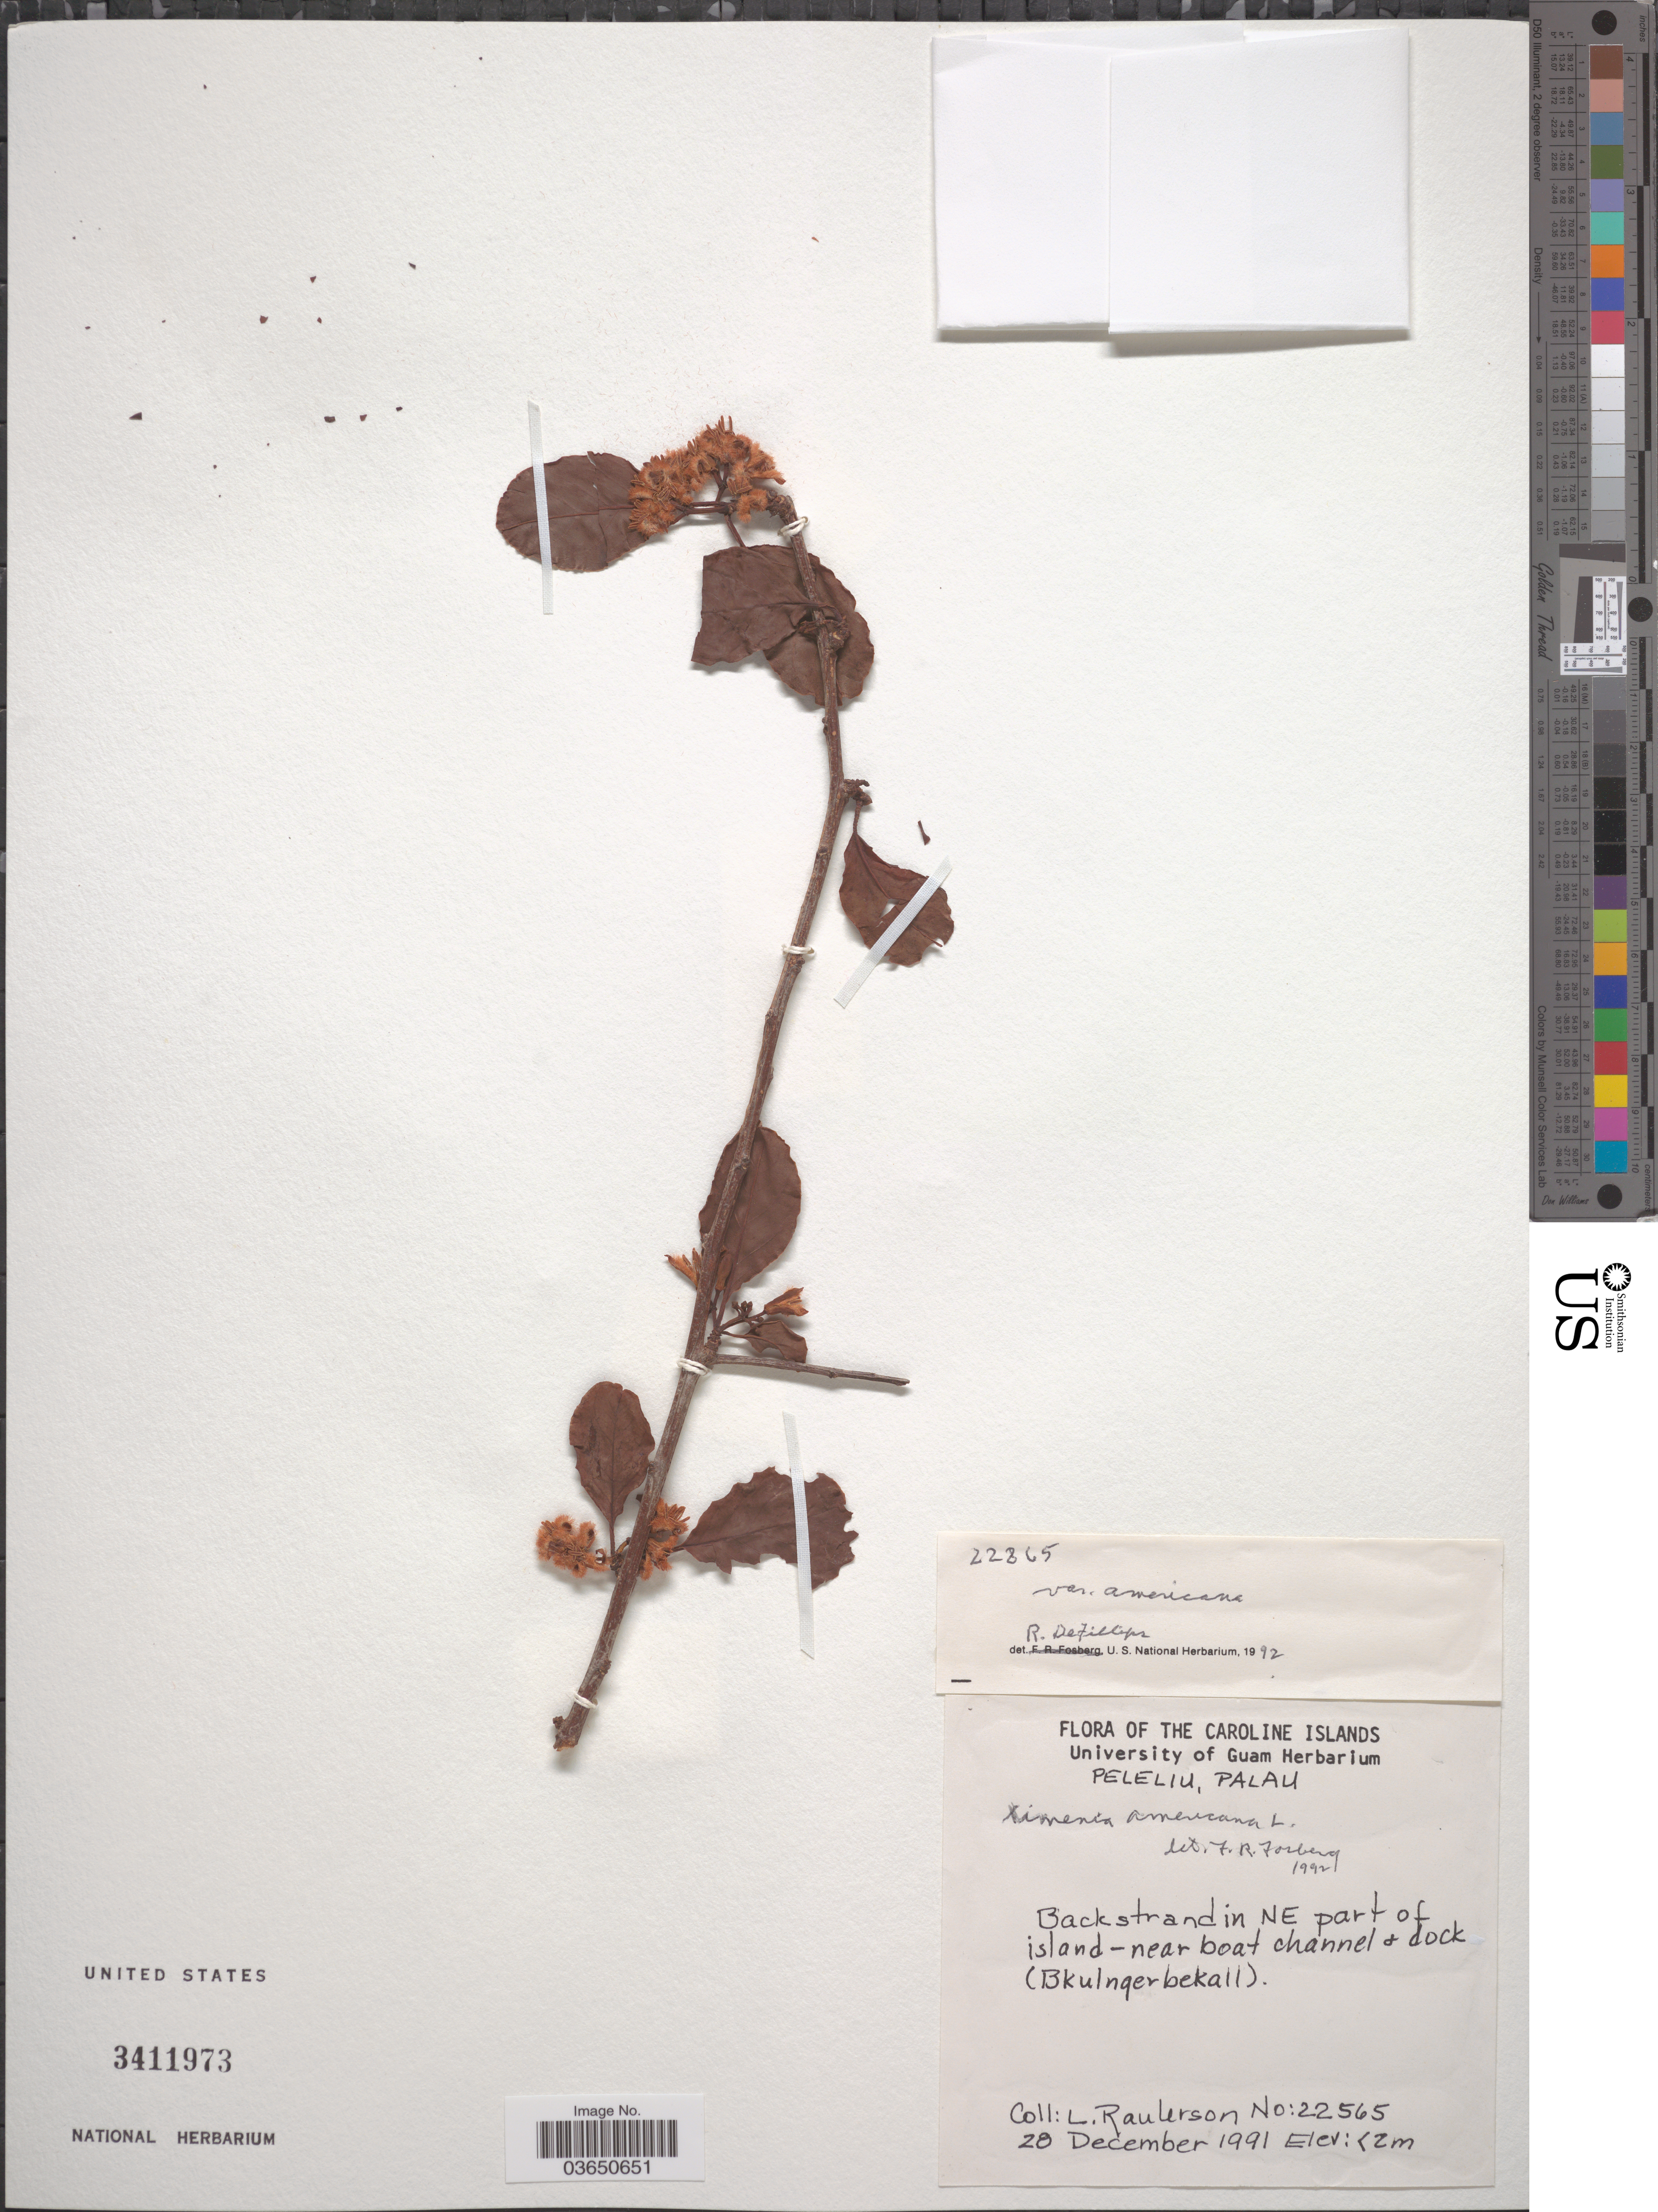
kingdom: Plantae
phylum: Tracheophyta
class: Magnoliopsida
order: Santalales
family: Ximeniaceae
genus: Ximenia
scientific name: Ximenia americana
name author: L.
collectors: L. Raulerson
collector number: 22565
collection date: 1991-12-28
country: Palau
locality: The Caroline Islands. Peleliu, Palau. Backstrand in NE part of island-near boat channel & dock (Bkulngerbekall).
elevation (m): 2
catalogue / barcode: US 3411973